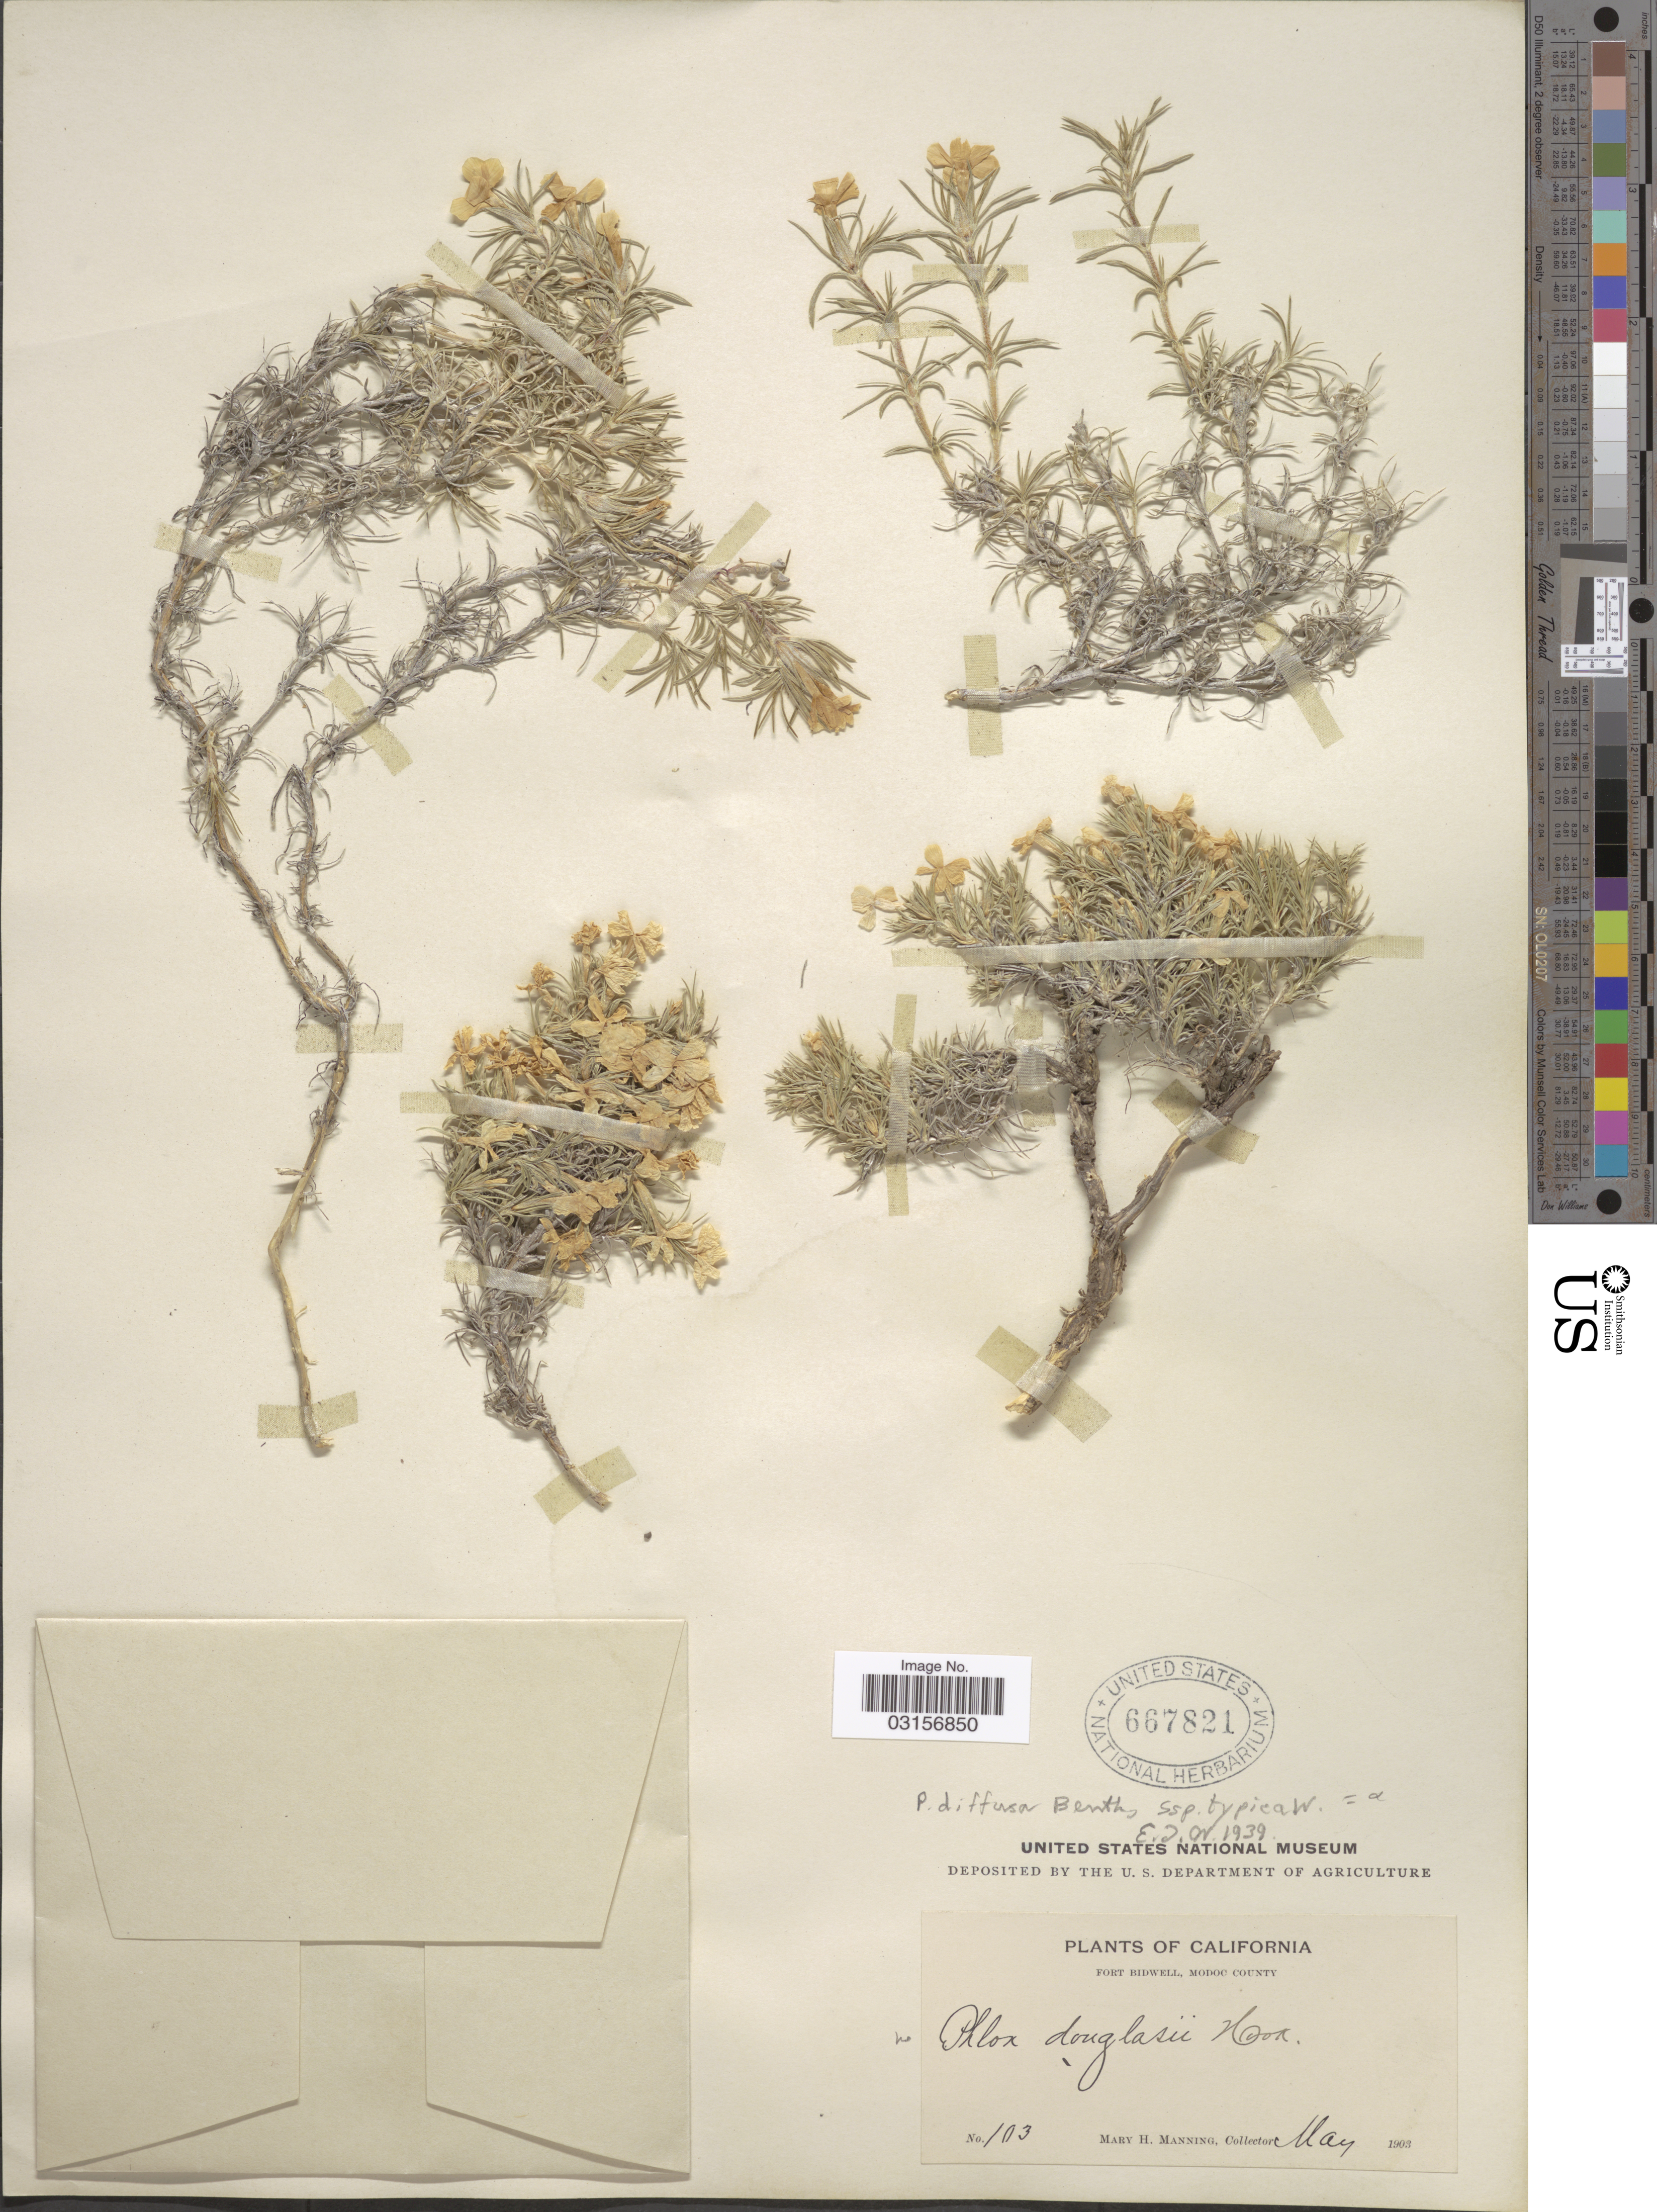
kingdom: Plantae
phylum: Tracheophyta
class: Magnoliopsida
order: Ericales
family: Polemoniaceae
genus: Phlox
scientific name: Phlox diffusa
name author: Benth.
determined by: Mayfield, M. H.; Ferguson, C. J.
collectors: M. Manning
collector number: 103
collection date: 1903-05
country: United States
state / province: California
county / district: Modoc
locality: Fort Bidwell, Modoc County.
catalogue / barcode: US 667821